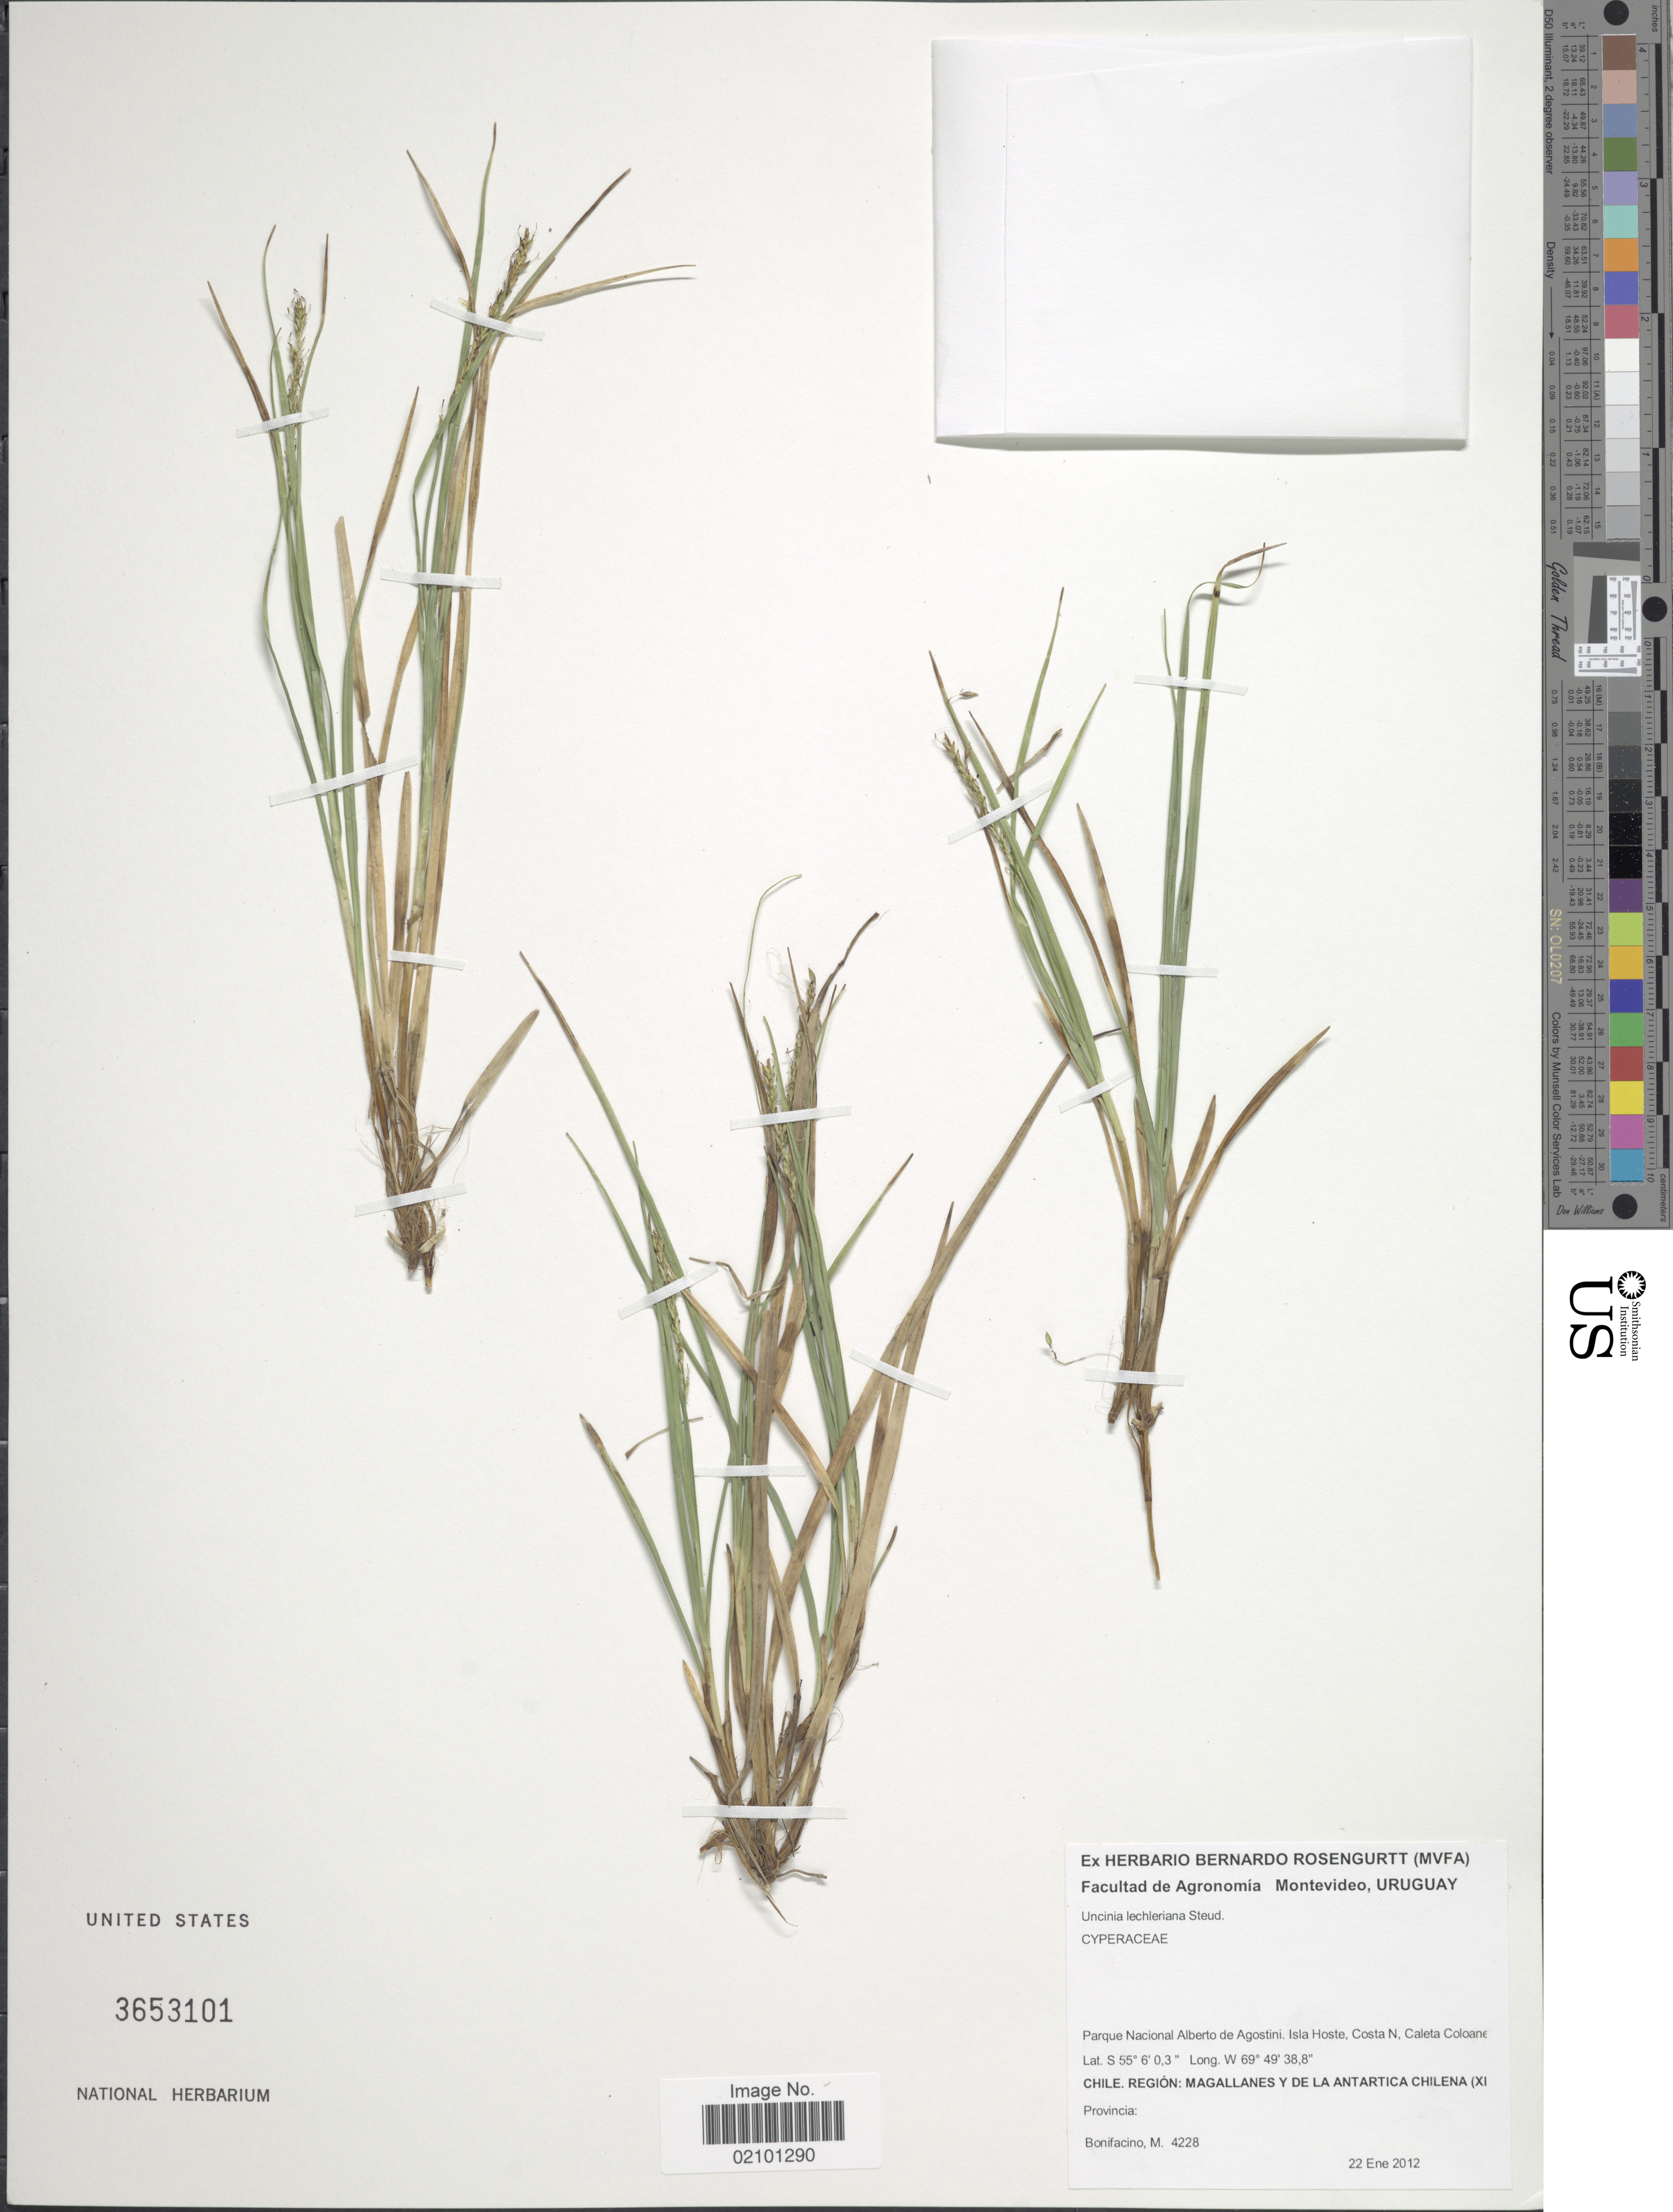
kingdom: Plantae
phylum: Tracheophyta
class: Liliopsida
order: Poales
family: Cyperaceae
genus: Carex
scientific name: Carex firmula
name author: (Kük.) J.R. Starr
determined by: Strong, Mark T., (BOT), Smithsonian Institution - National Museum of Natural History (UNITED STATES)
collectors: M. Bonifacino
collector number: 4228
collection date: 2012-01-22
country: Chile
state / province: Magallanes y de la Antártica Chilena (XII)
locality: Parque Nacional Alberto de Agostini, Isla Hoste, Costa N, Caleta Coloane.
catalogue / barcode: US 3653101